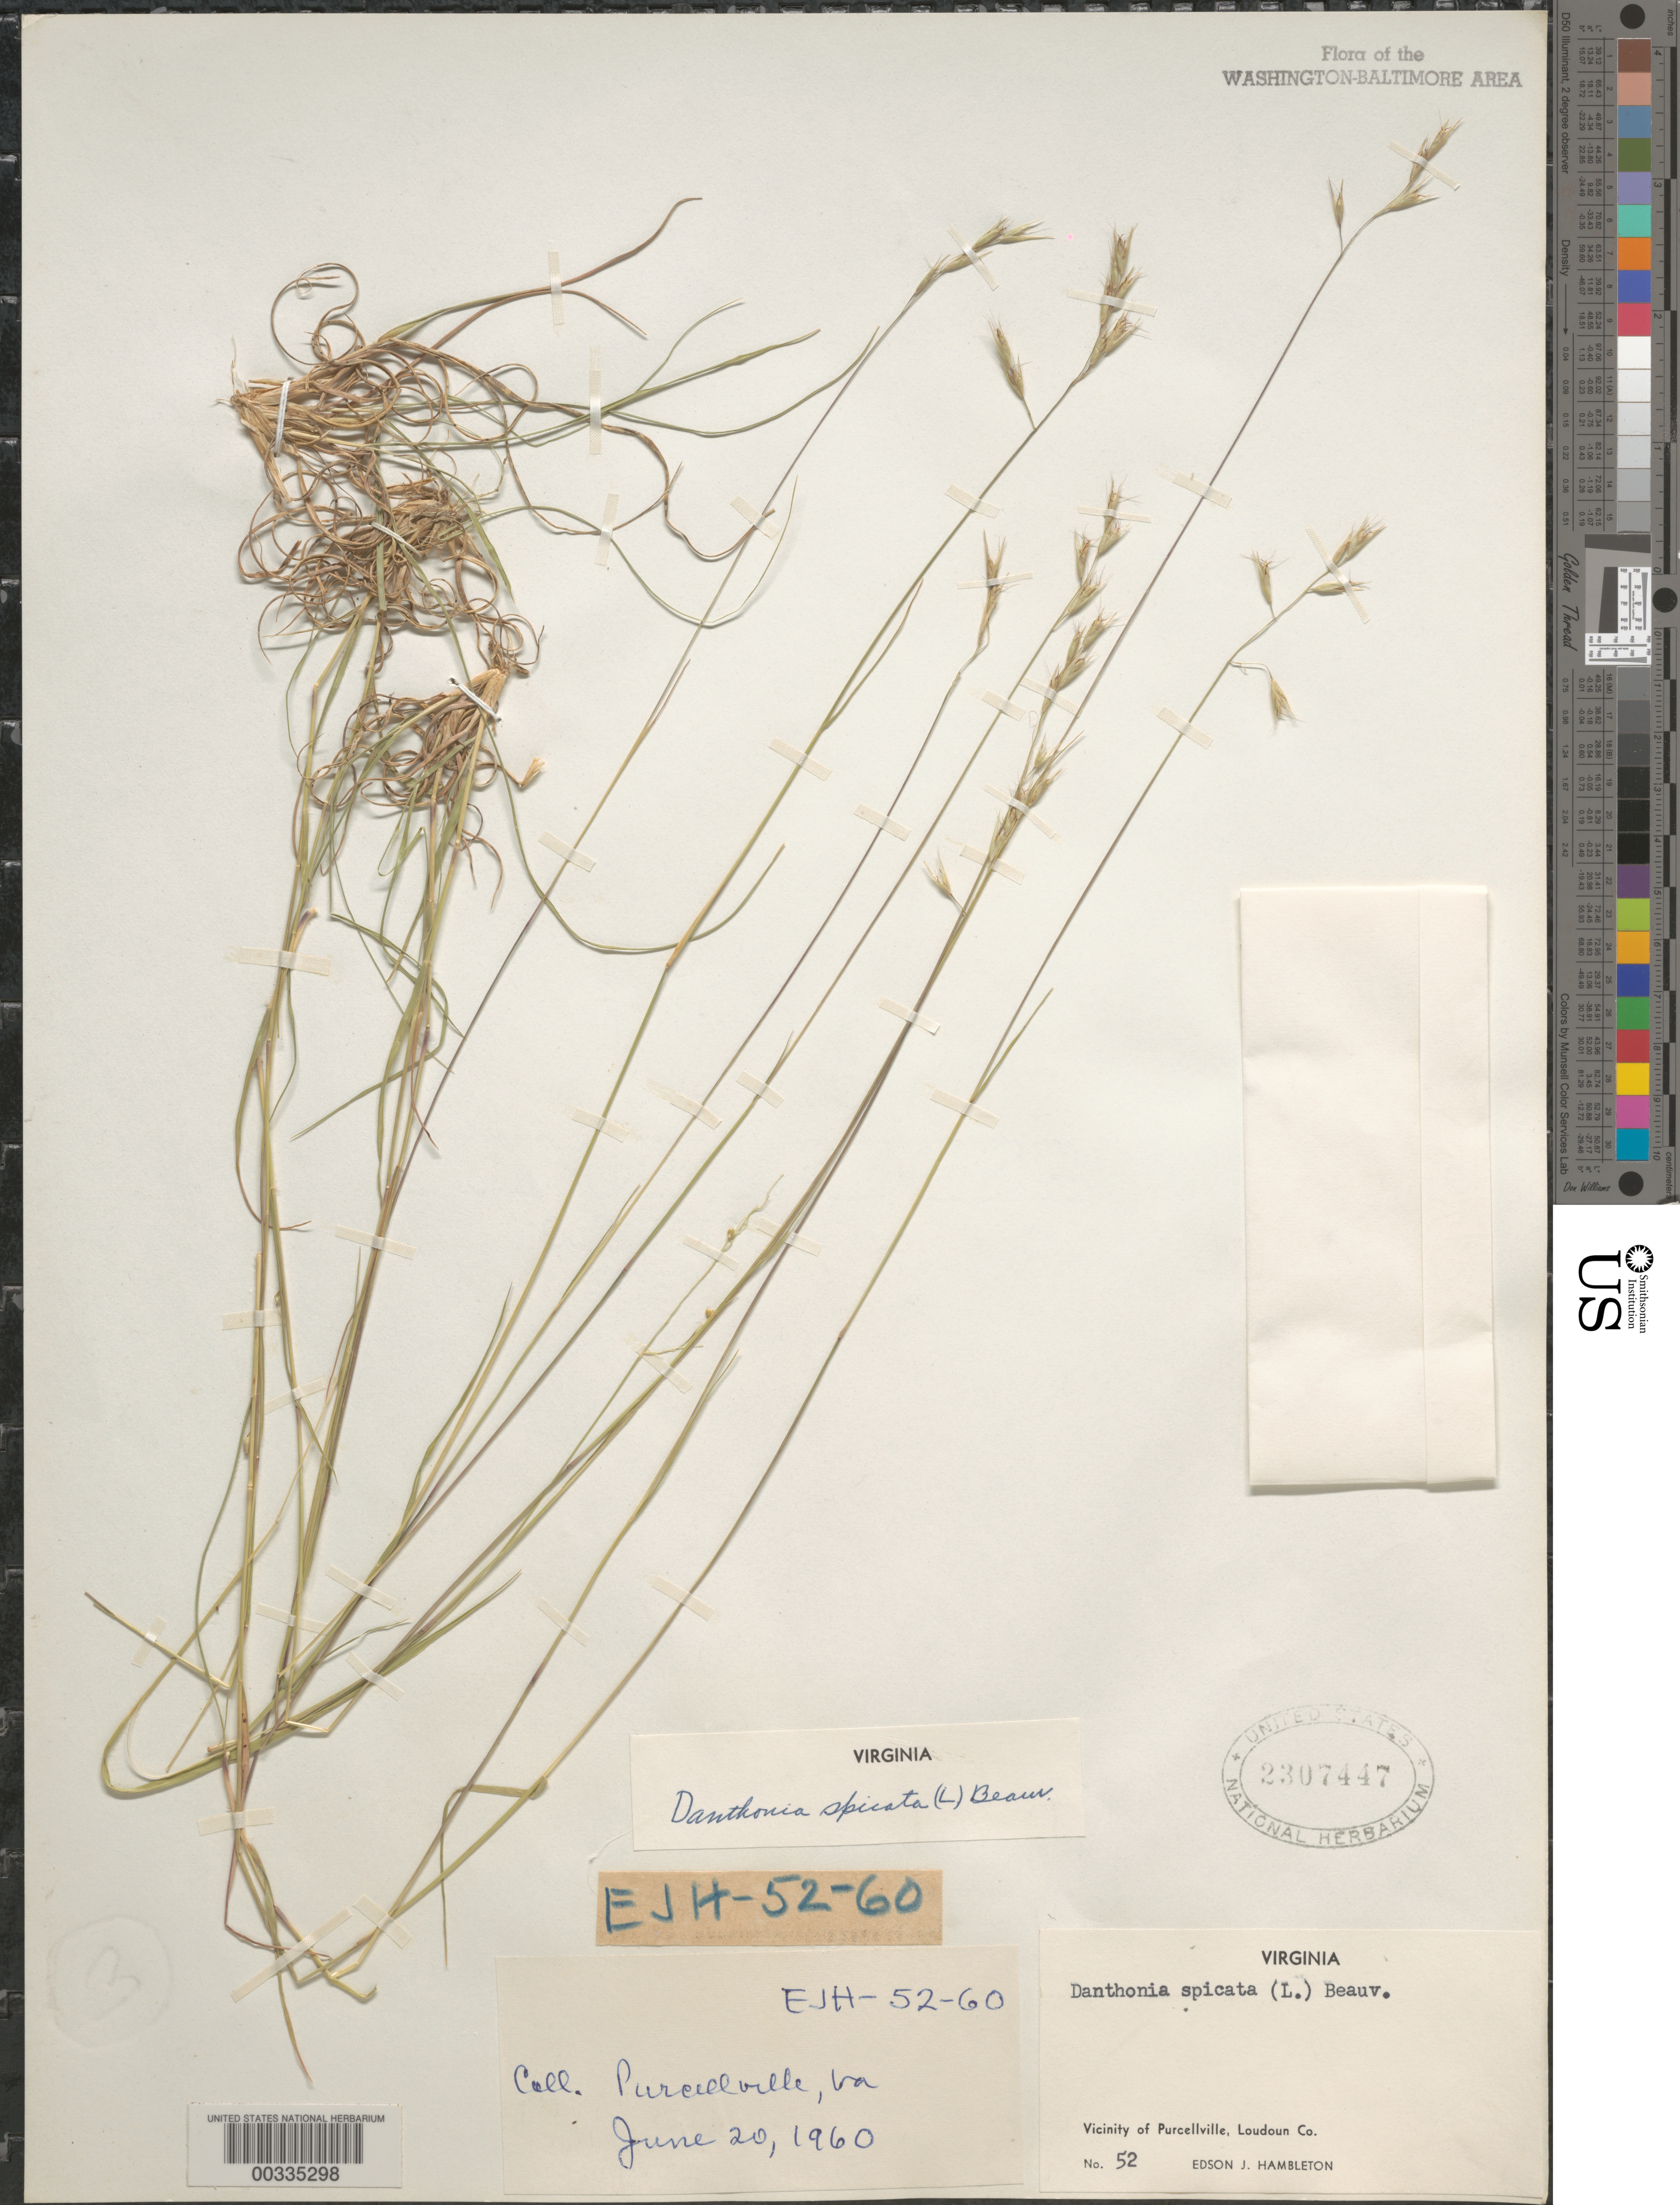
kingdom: Plantae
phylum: Tracheophyta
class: Liliopsida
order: Poales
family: Poaceae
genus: Danthonia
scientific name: Danthonia spicata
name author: (L.) P. Beauv. ex Roem. & Schult.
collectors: E. Hambleton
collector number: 52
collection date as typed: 20 Jun 1960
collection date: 1960-06-20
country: United States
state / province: Virginia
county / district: Loudoun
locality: Purcellville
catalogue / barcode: US 2307447